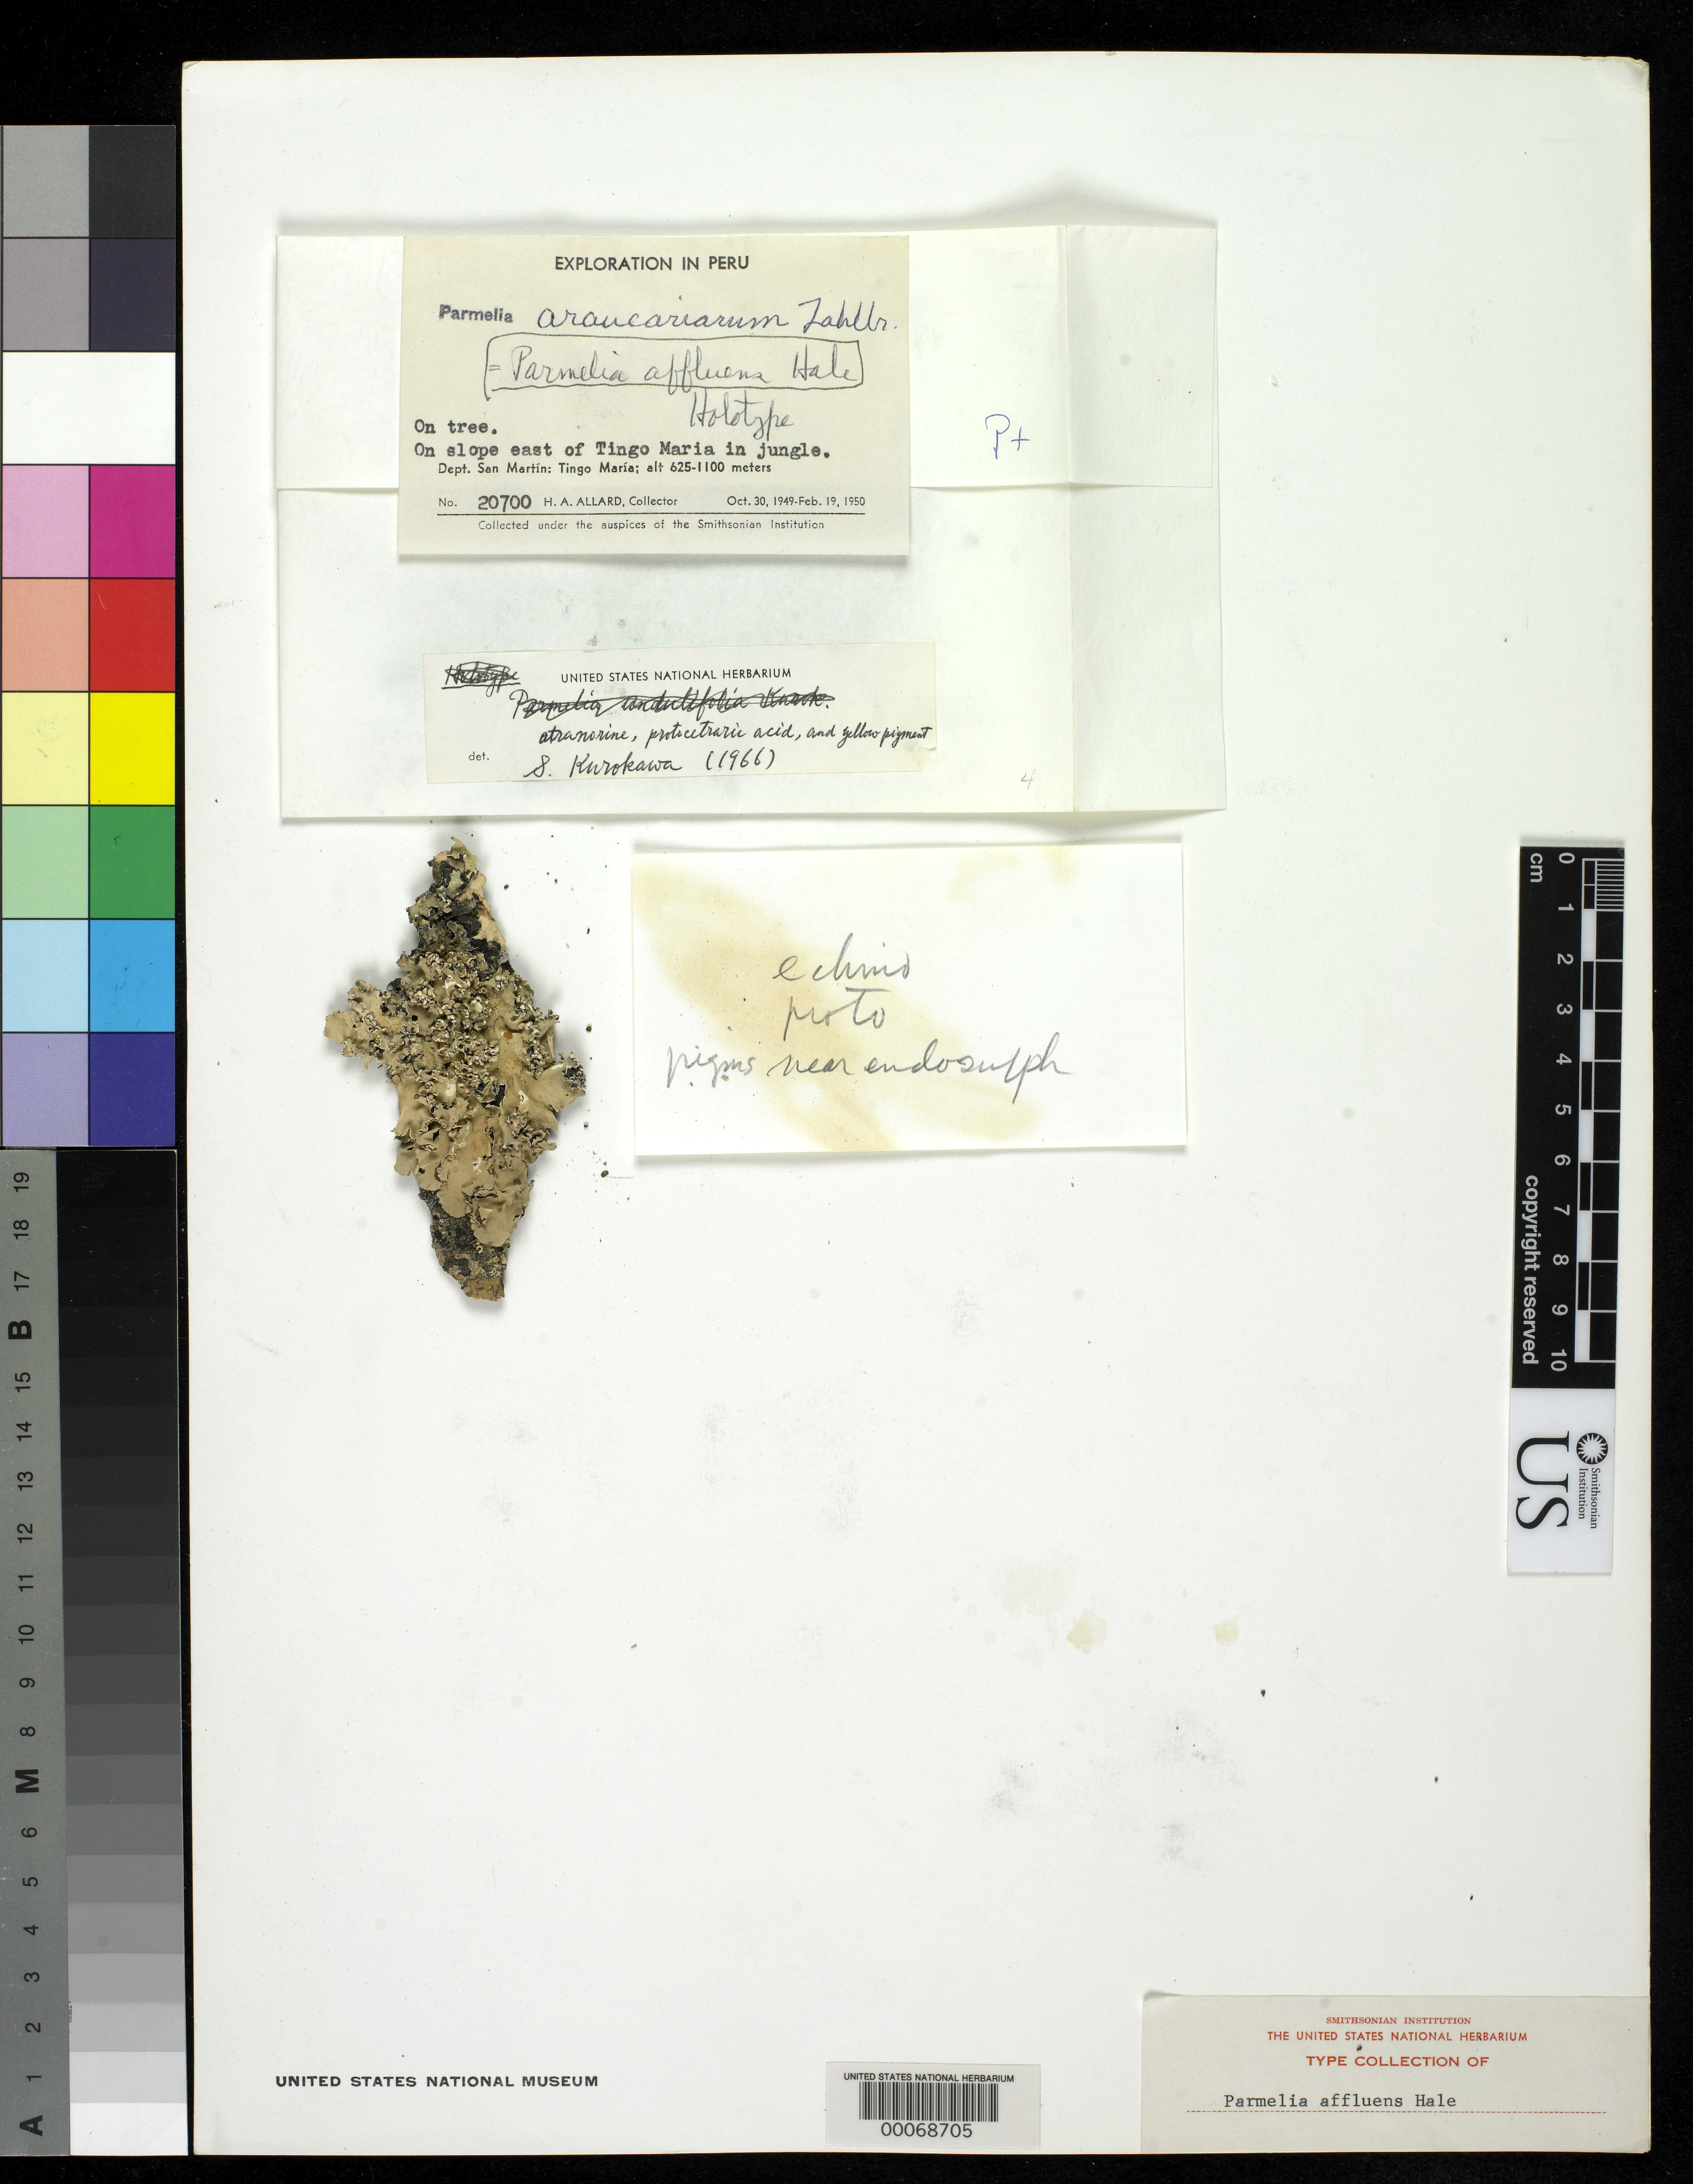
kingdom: Fungi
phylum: Ascomycota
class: Lecanoromycetes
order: Lecanorales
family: Parmeliaceae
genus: Parmelia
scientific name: Parmelia affluens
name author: Hale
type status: Holotype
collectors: H. A. Allard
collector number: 20700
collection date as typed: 30 Oct 1949 to 19 Feb 1950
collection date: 1949-10-30/1950-02-19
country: Peru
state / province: San Martín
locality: E of Tingo Maria.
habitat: on tree on slope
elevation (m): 625